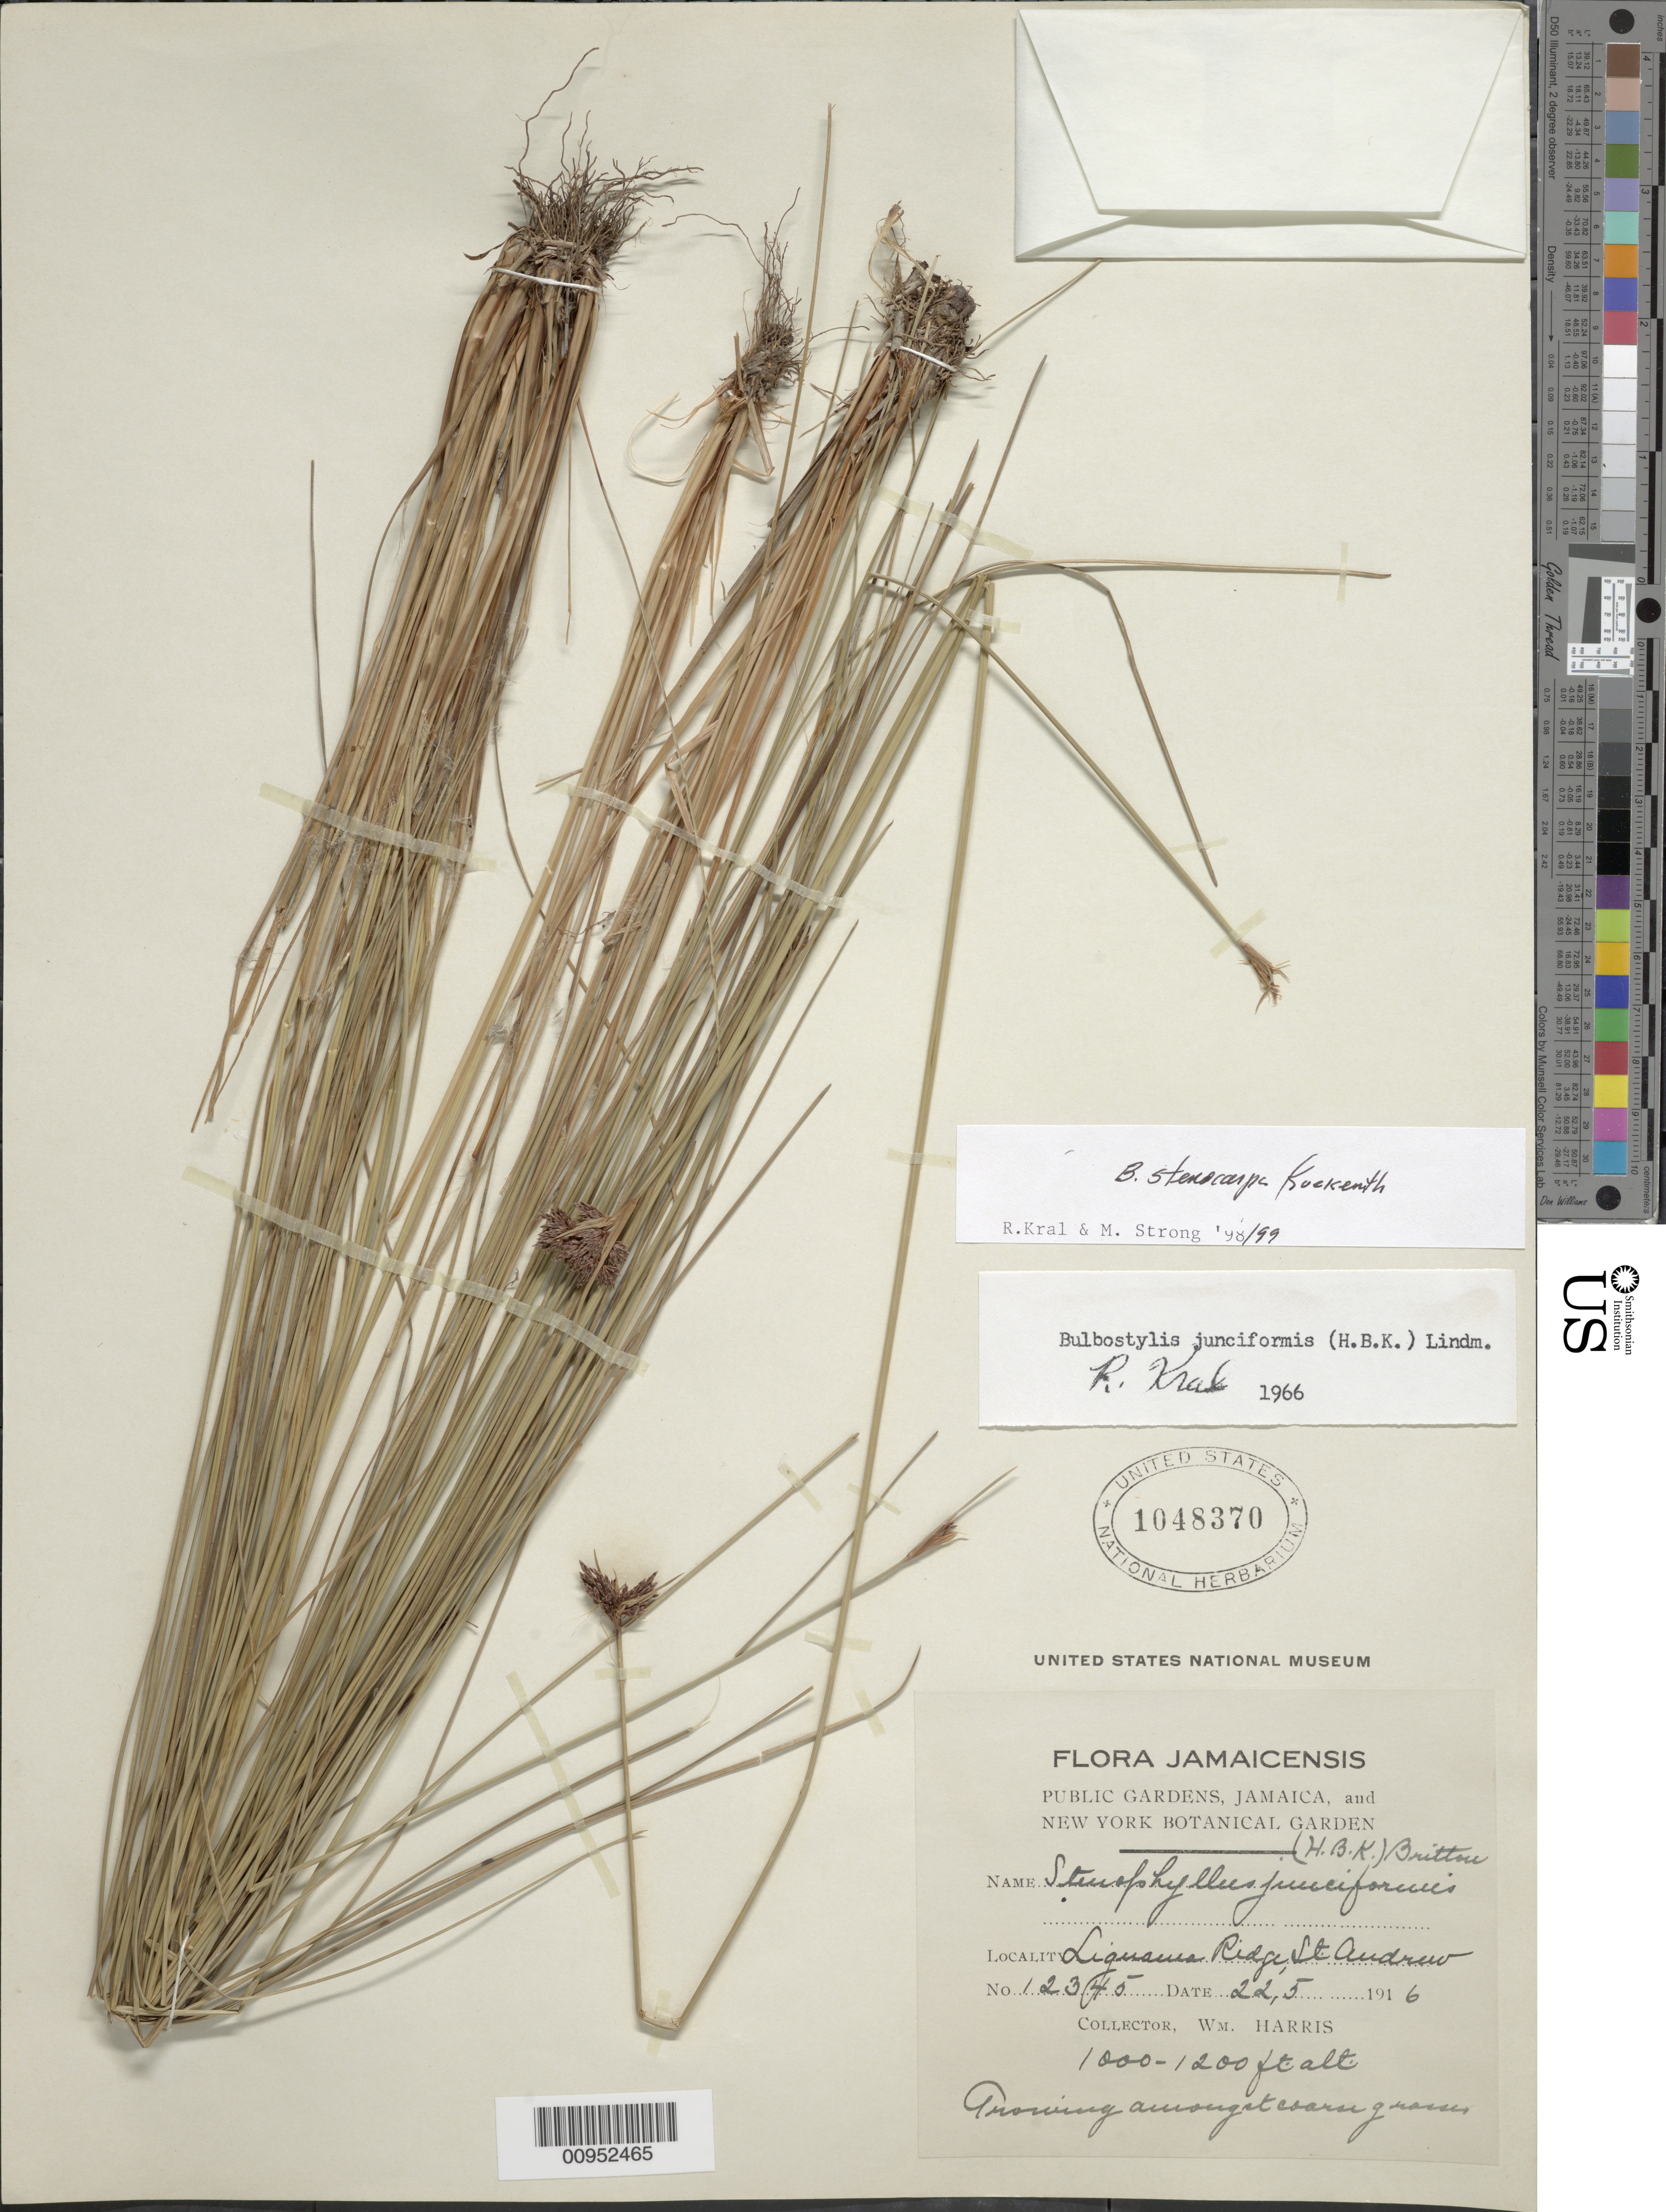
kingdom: Plantae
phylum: Tracheophyta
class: Liliopsida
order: Poales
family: Cyperaceae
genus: Bulbostylis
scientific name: Bulbostylis stenocarpa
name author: Kük.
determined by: Kral, R.; Strong, M. T.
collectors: W. H. Harris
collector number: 12345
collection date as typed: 22 May 1916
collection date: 1916-05-22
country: Jamaica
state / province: Saint Andrew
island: Jamaica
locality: Liguana Ridge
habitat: Growing amongst coarse grasses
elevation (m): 305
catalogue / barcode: US 1048370